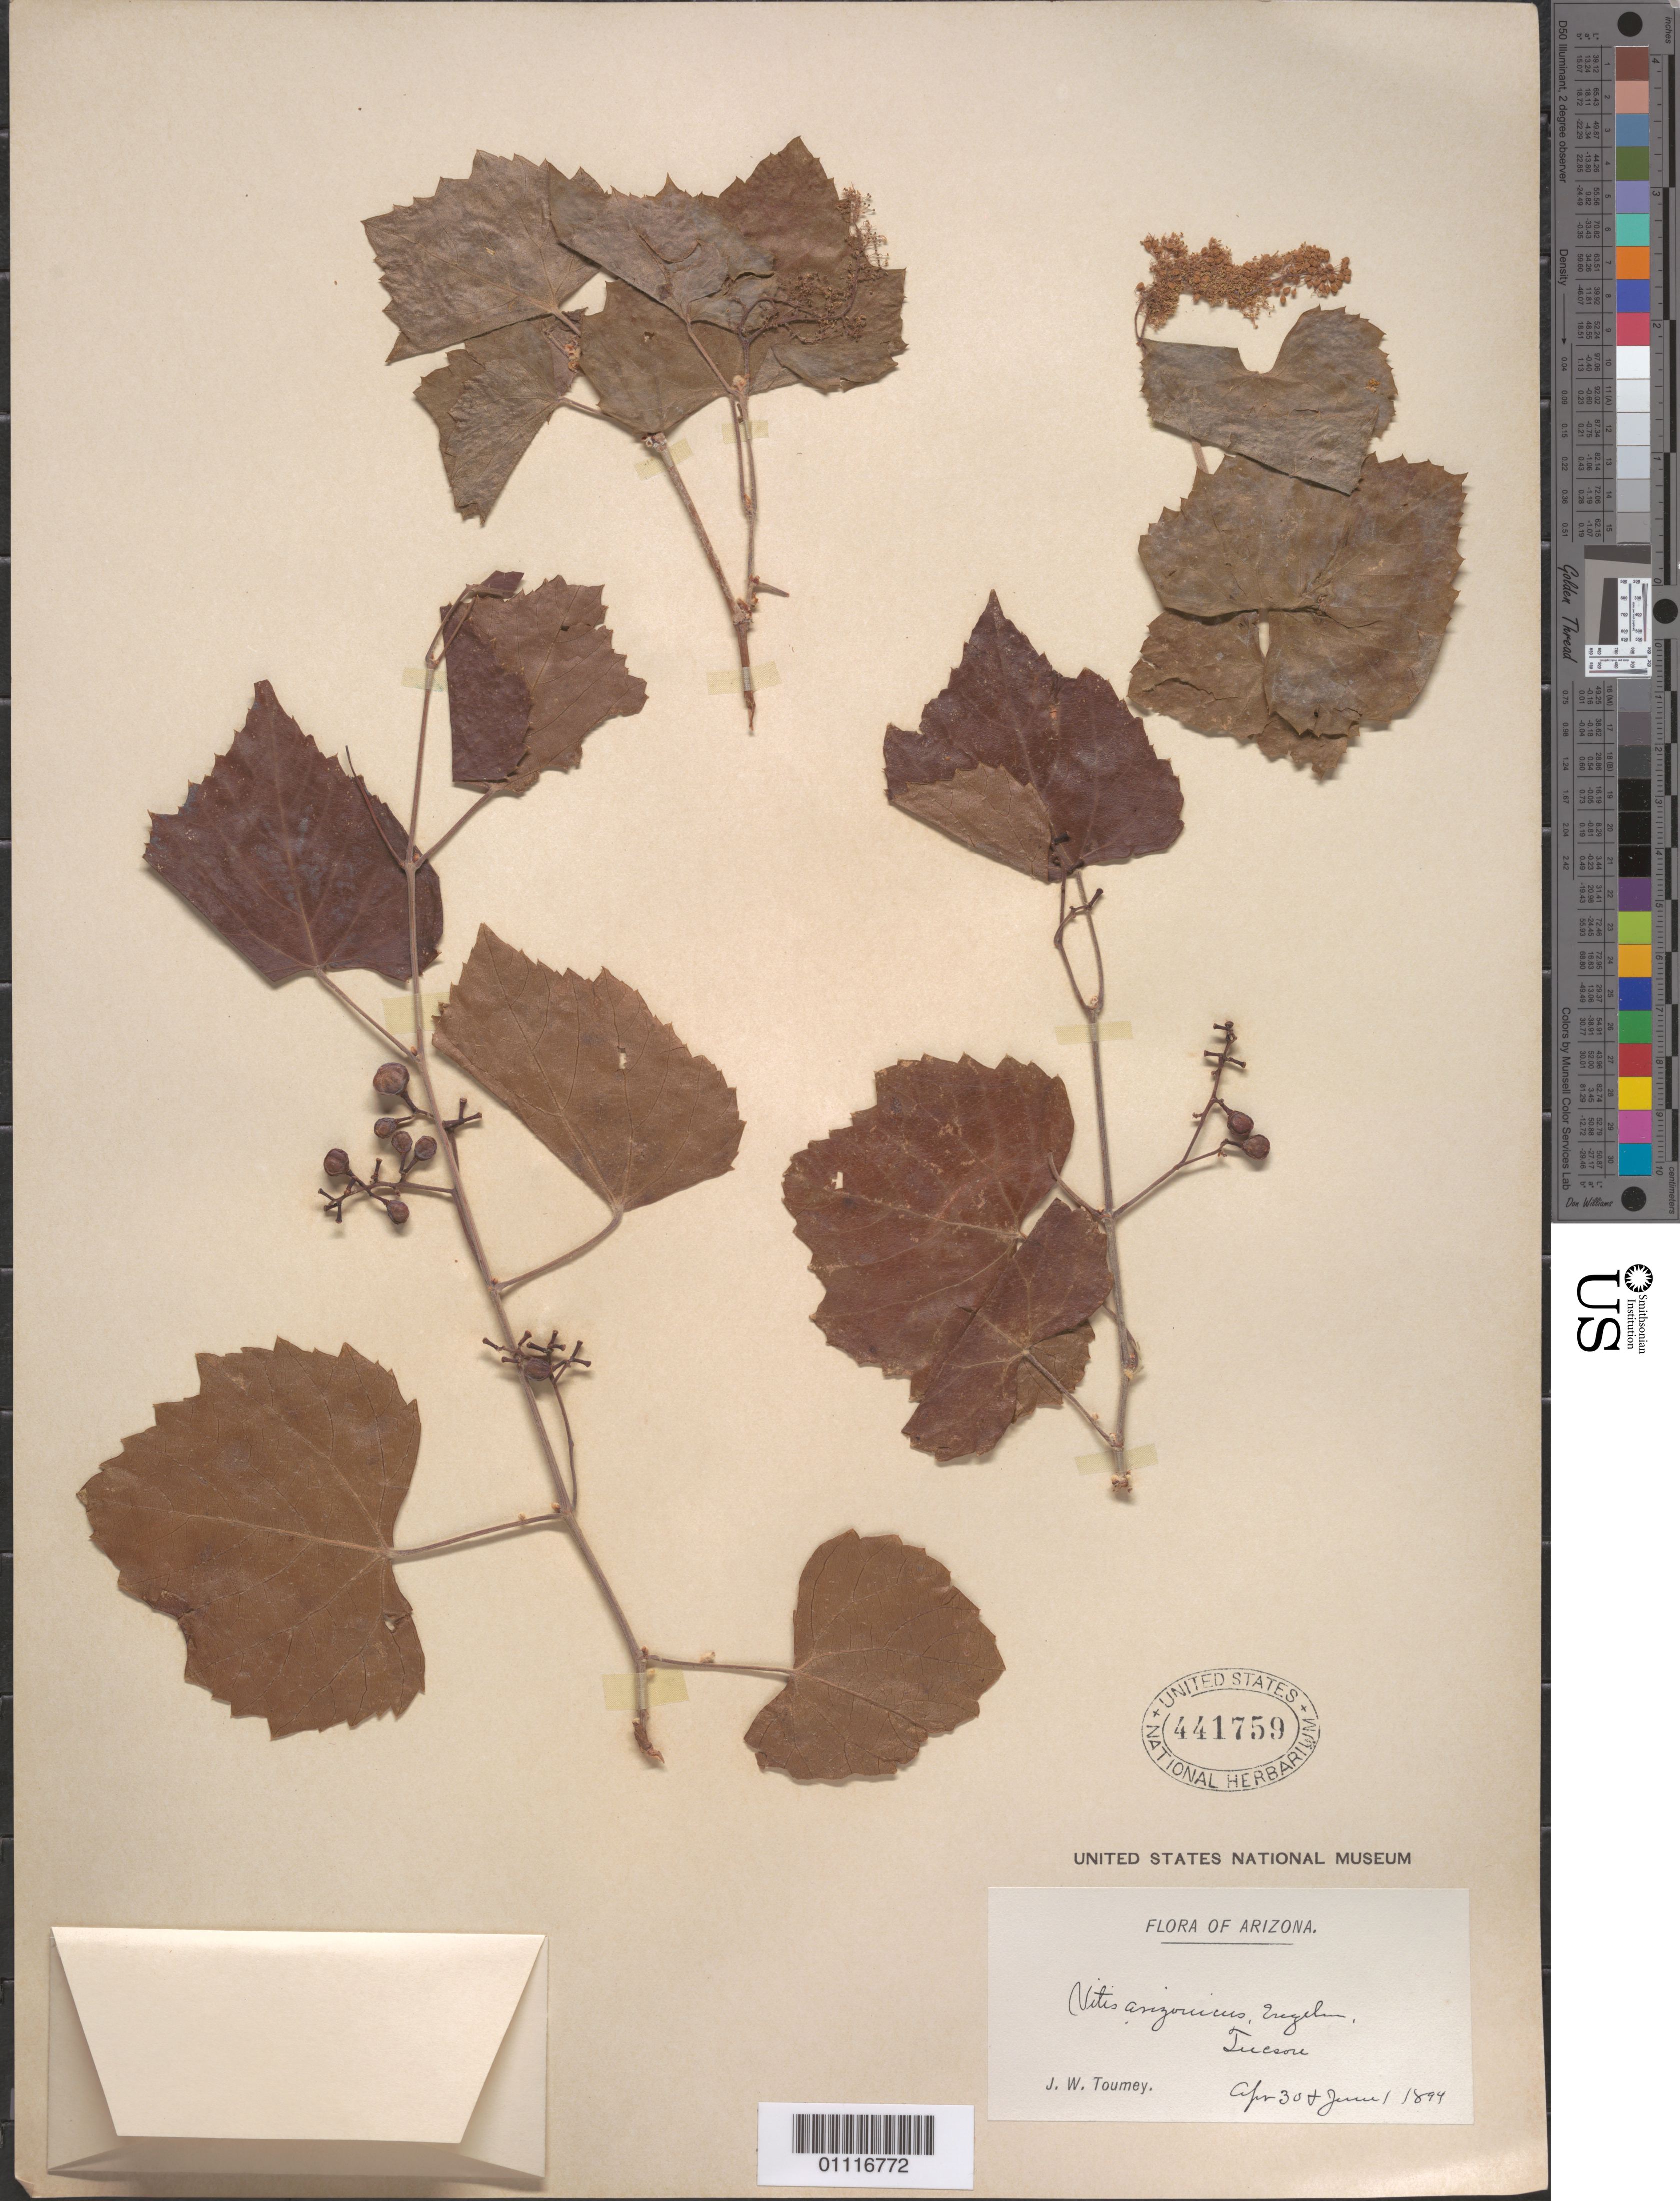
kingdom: Plantae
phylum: Tracheophyta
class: Magnoliopsida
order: Vitales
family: Vitaceae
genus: Vitis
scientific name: Vitis arizonica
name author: Engelm.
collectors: J. Tourney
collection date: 1894-04-30/1894-06-01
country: United States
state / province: Arizona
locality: Tucson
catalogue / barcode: US 441759